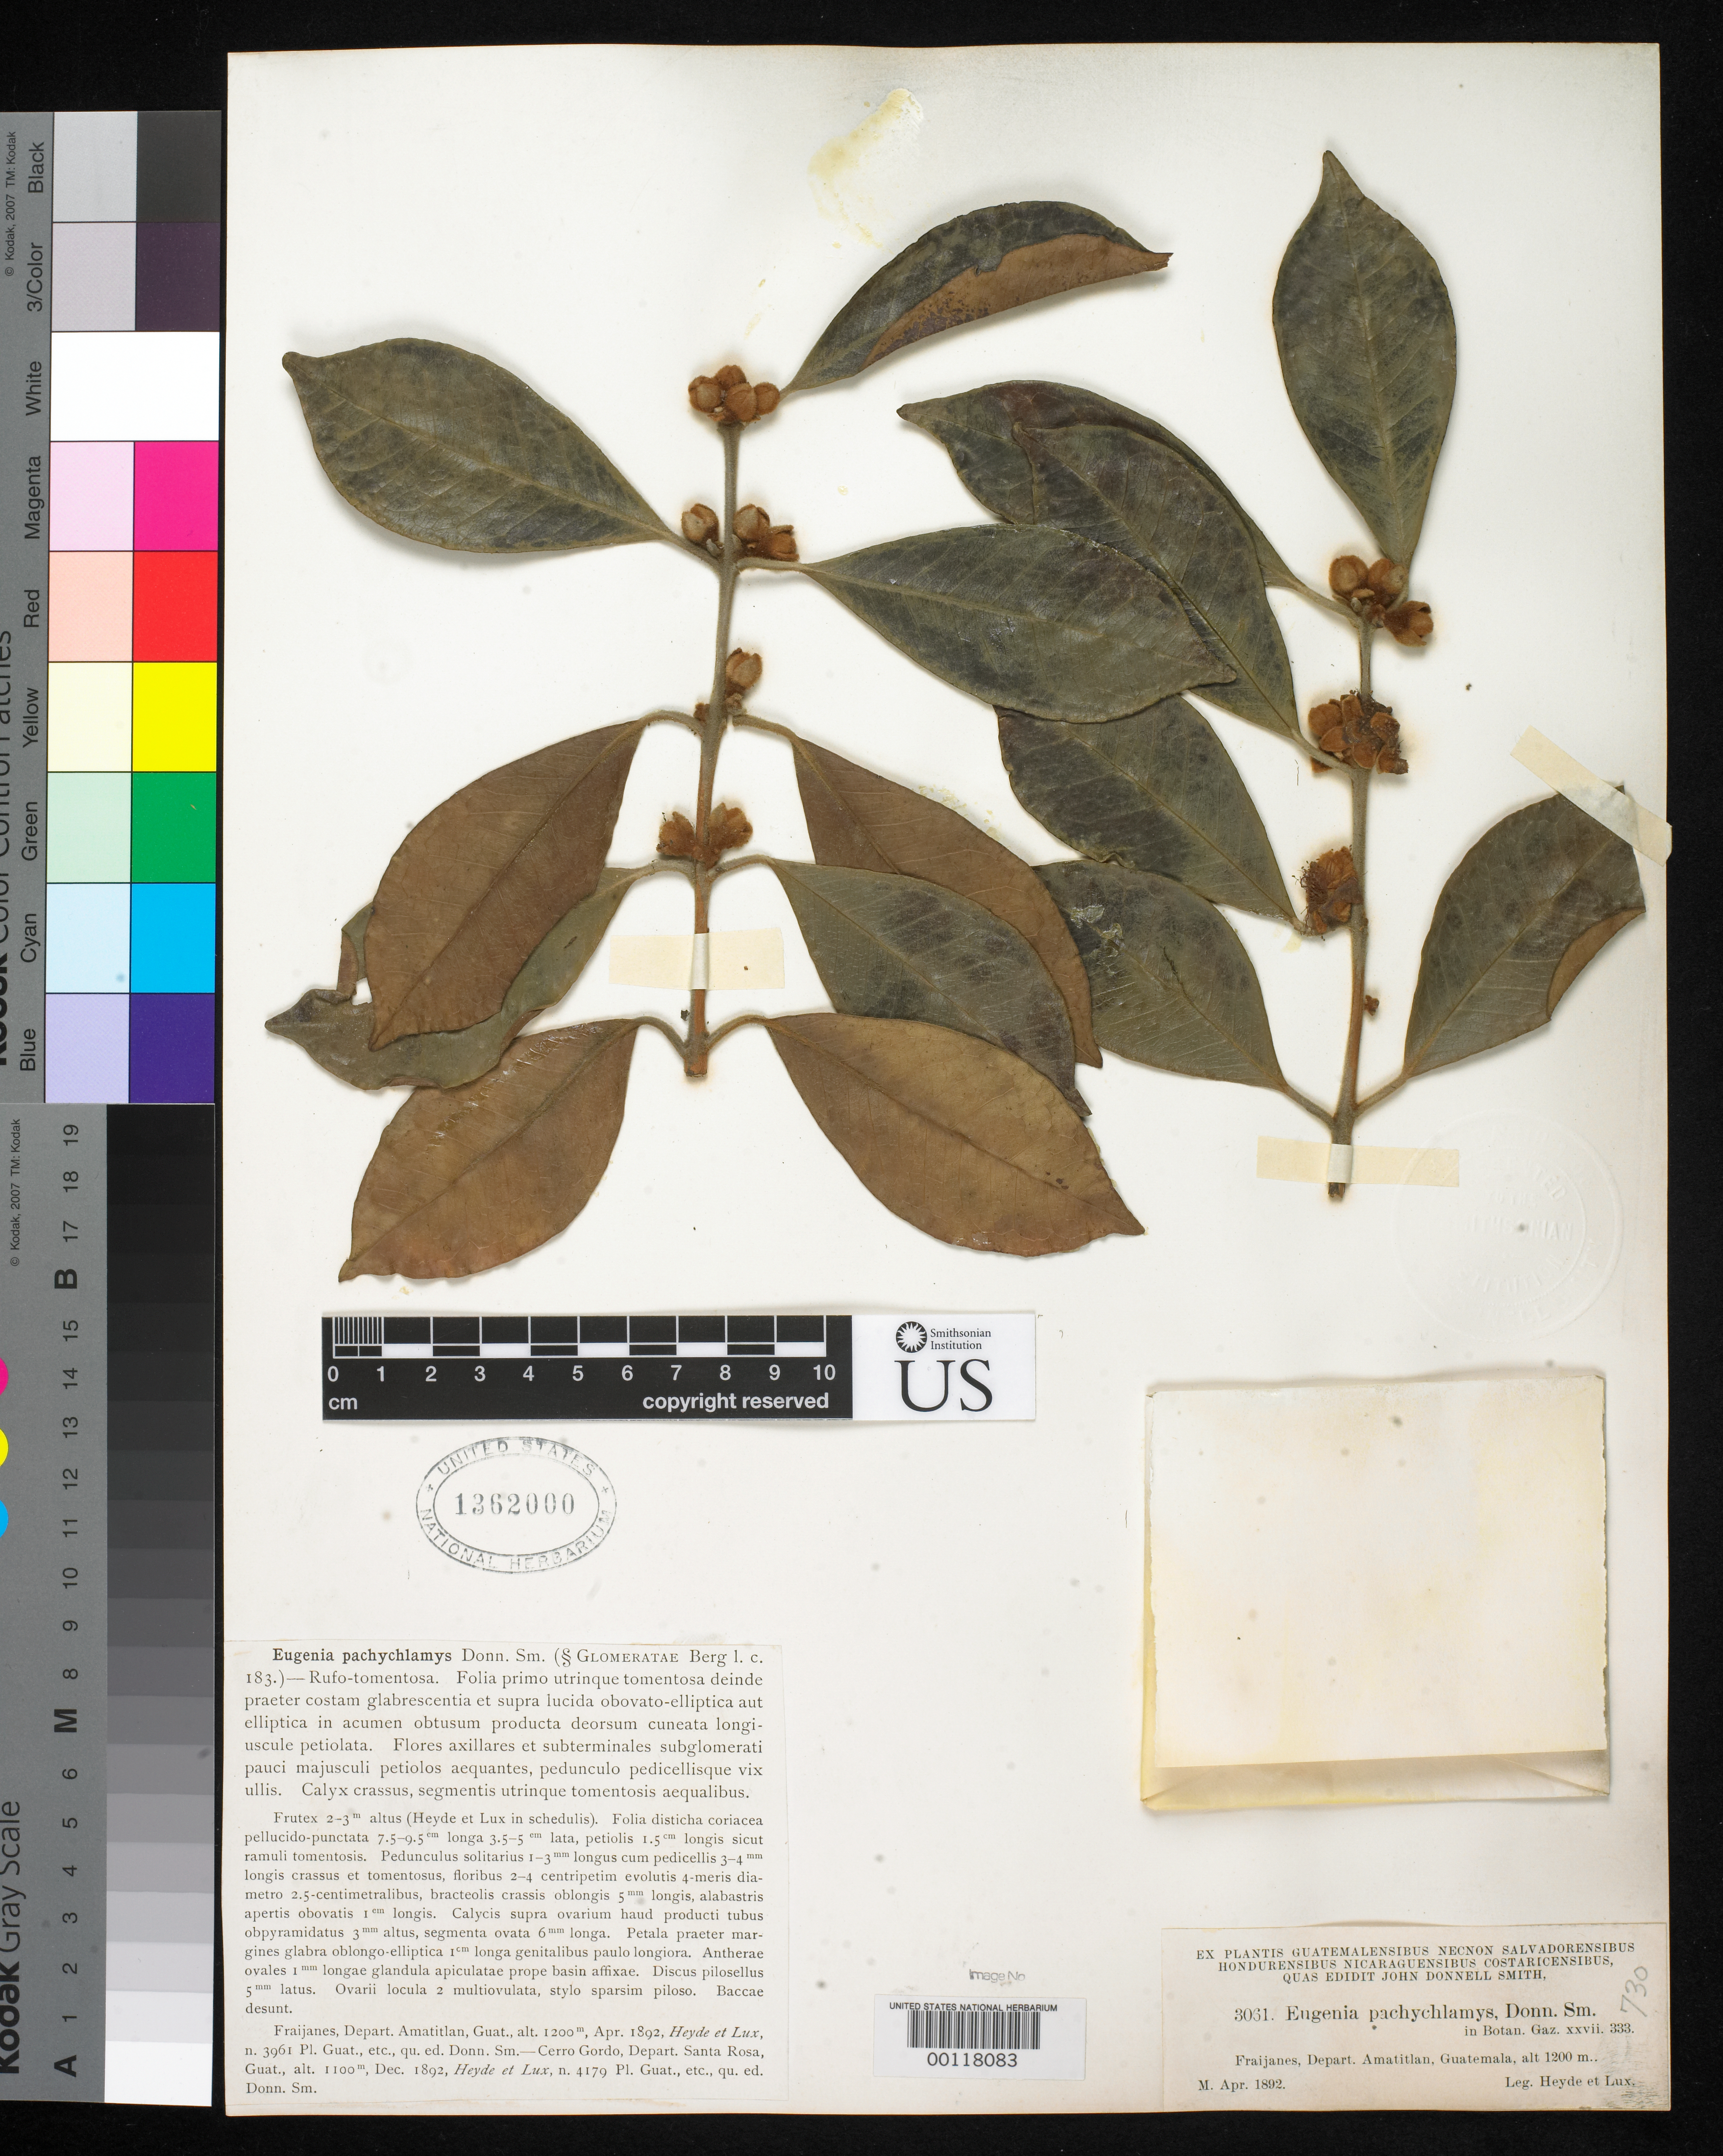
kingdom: Plantae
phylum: Tracheophyta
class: Magnoliopsida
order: Myrtales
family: Myrtaceae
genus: Eugenia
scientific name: Eugenia pachychlamys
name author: Donn. Sm.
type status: Syntype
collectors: E. T. Heyde & E. Lux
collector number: J.D.S. 3061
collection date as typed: Apr 1892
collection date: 1892-04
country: Guatemala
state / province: Guatemala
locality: Fraijanes, Amatitlán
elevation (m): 1200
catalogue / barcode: US 1362000